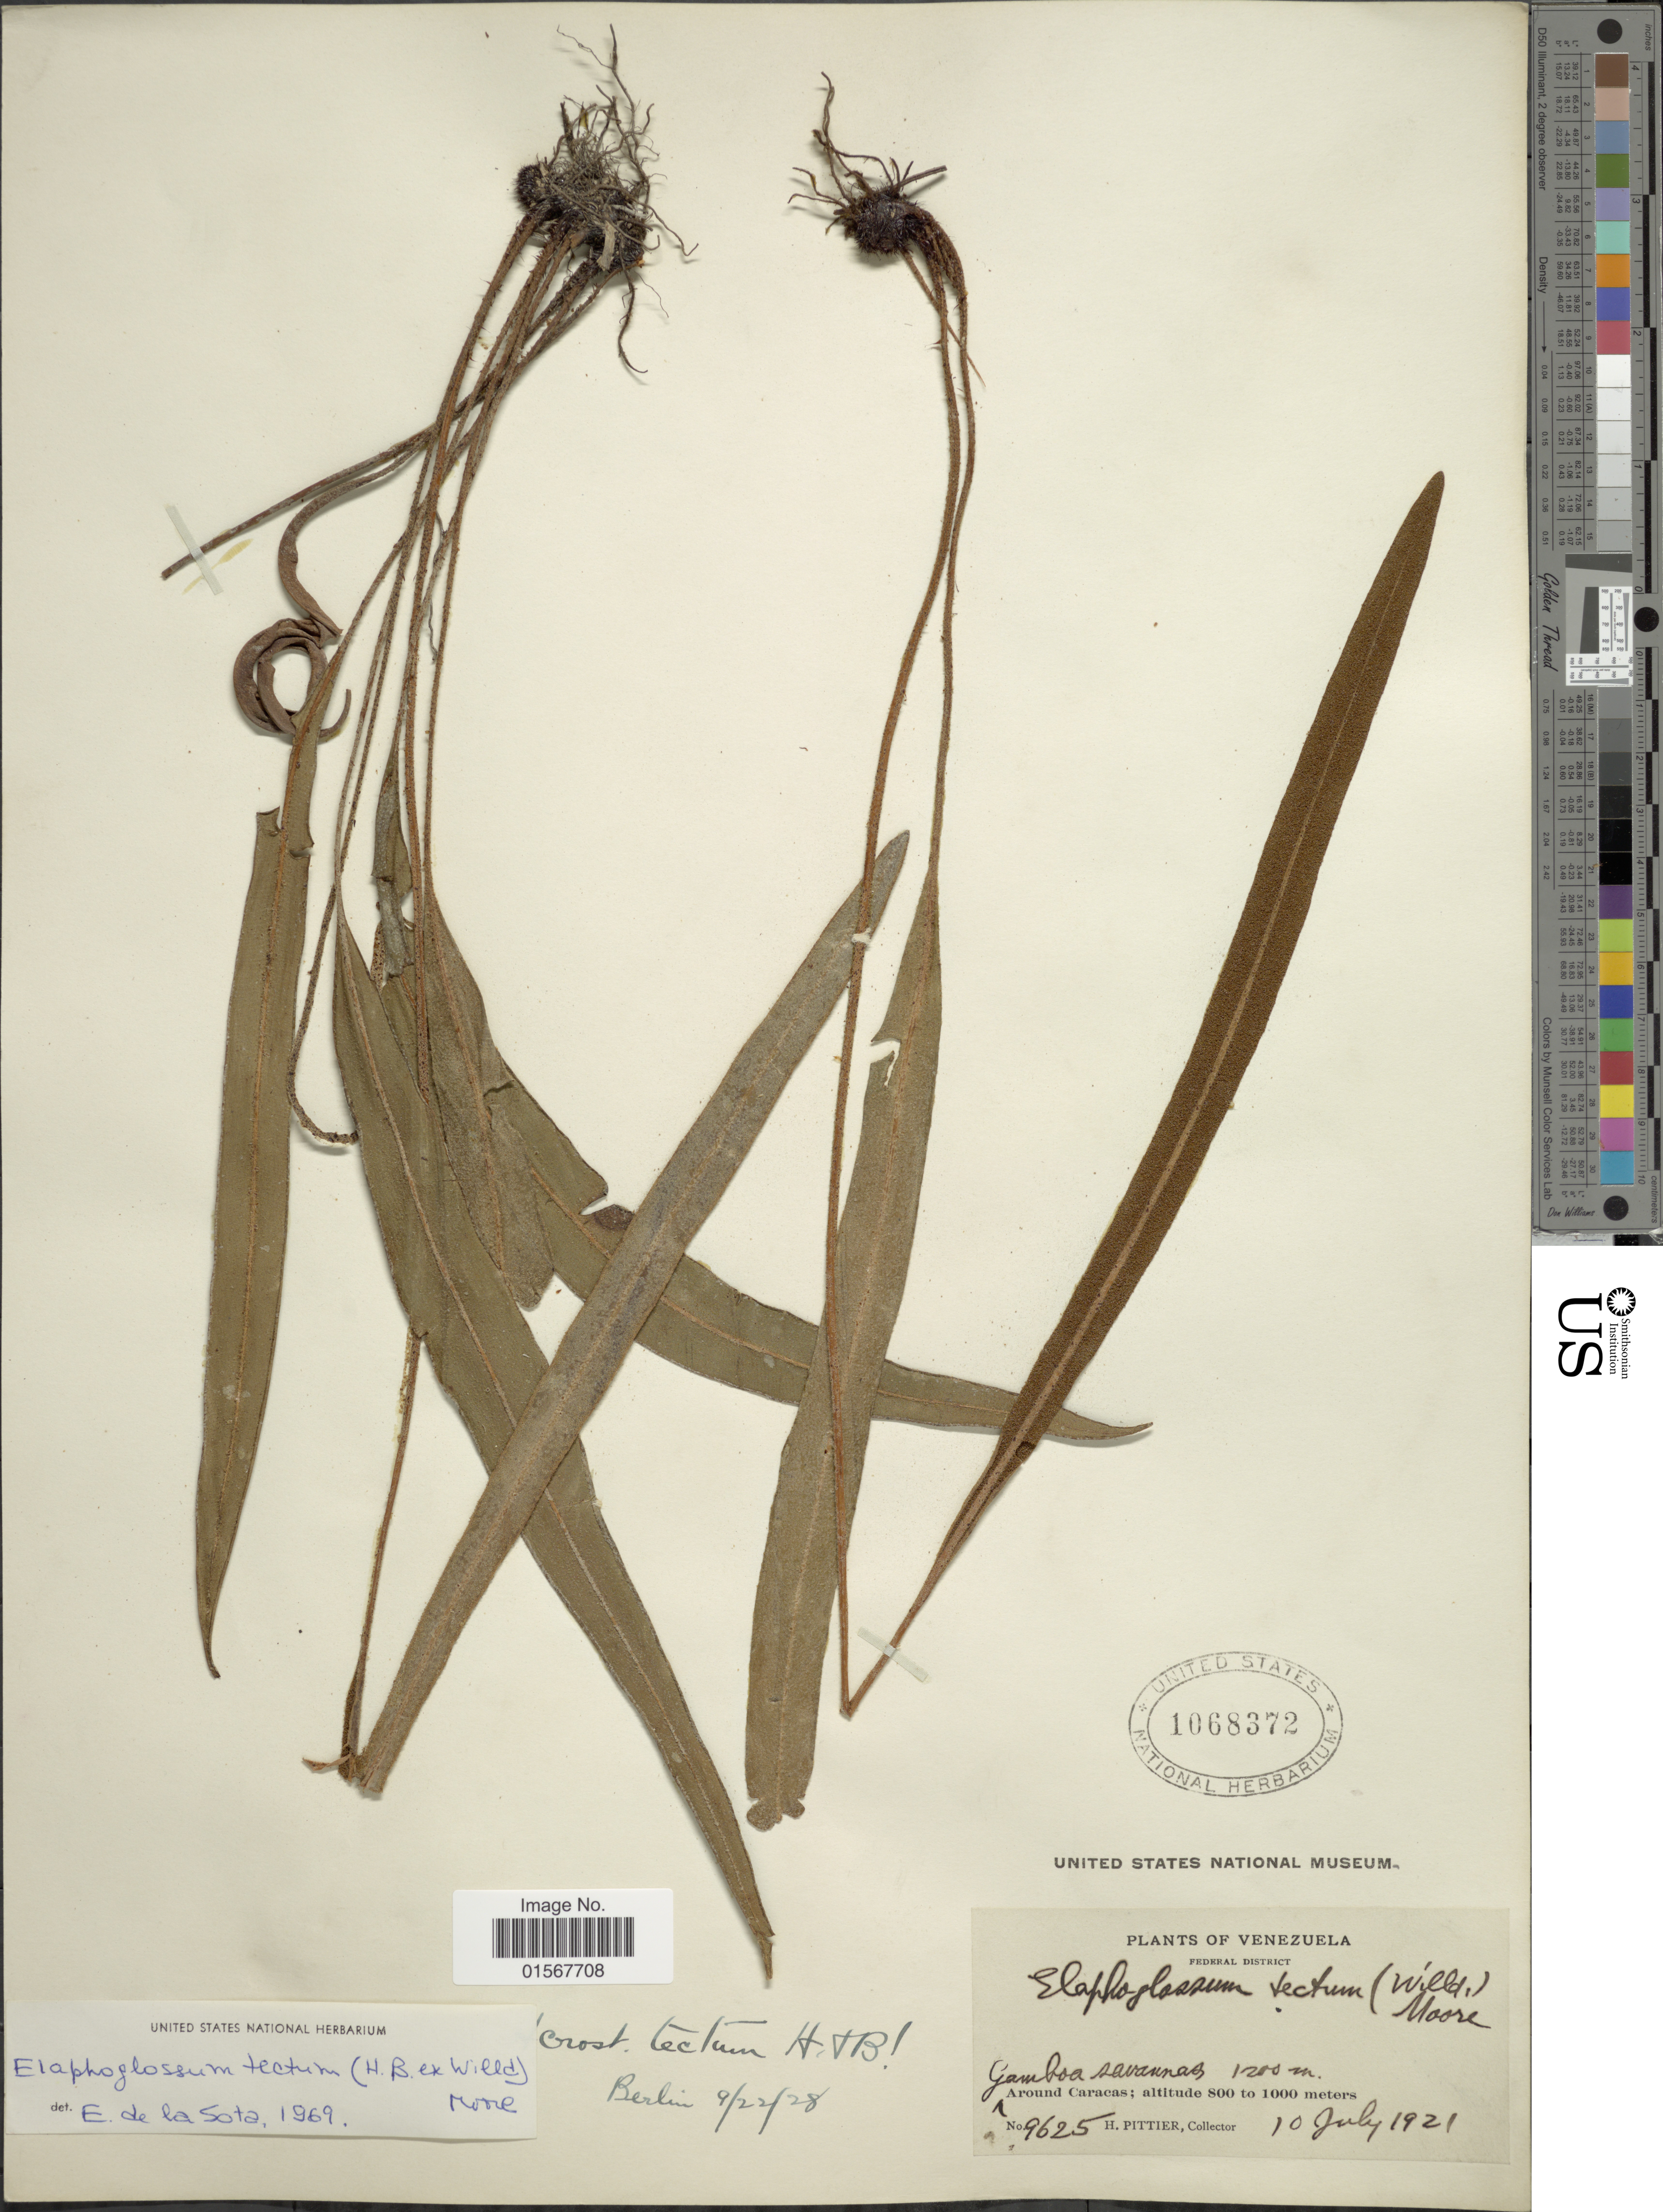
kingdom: Plantae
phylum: Tracheophyta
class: Polypodiopsida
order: Polypodiales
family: Dryopteridaceae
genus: Elaphoglossum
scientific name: Elaphoglossum tectum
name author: (Humb. & Bonpl.) Moore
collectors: H. F. Pittier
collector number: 9625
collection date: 1921-07-10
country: Venezuela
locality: Federal District, Gamboa savannas, around Caracas, Gamboa Savannas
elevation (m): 800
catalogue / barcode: US 1068372